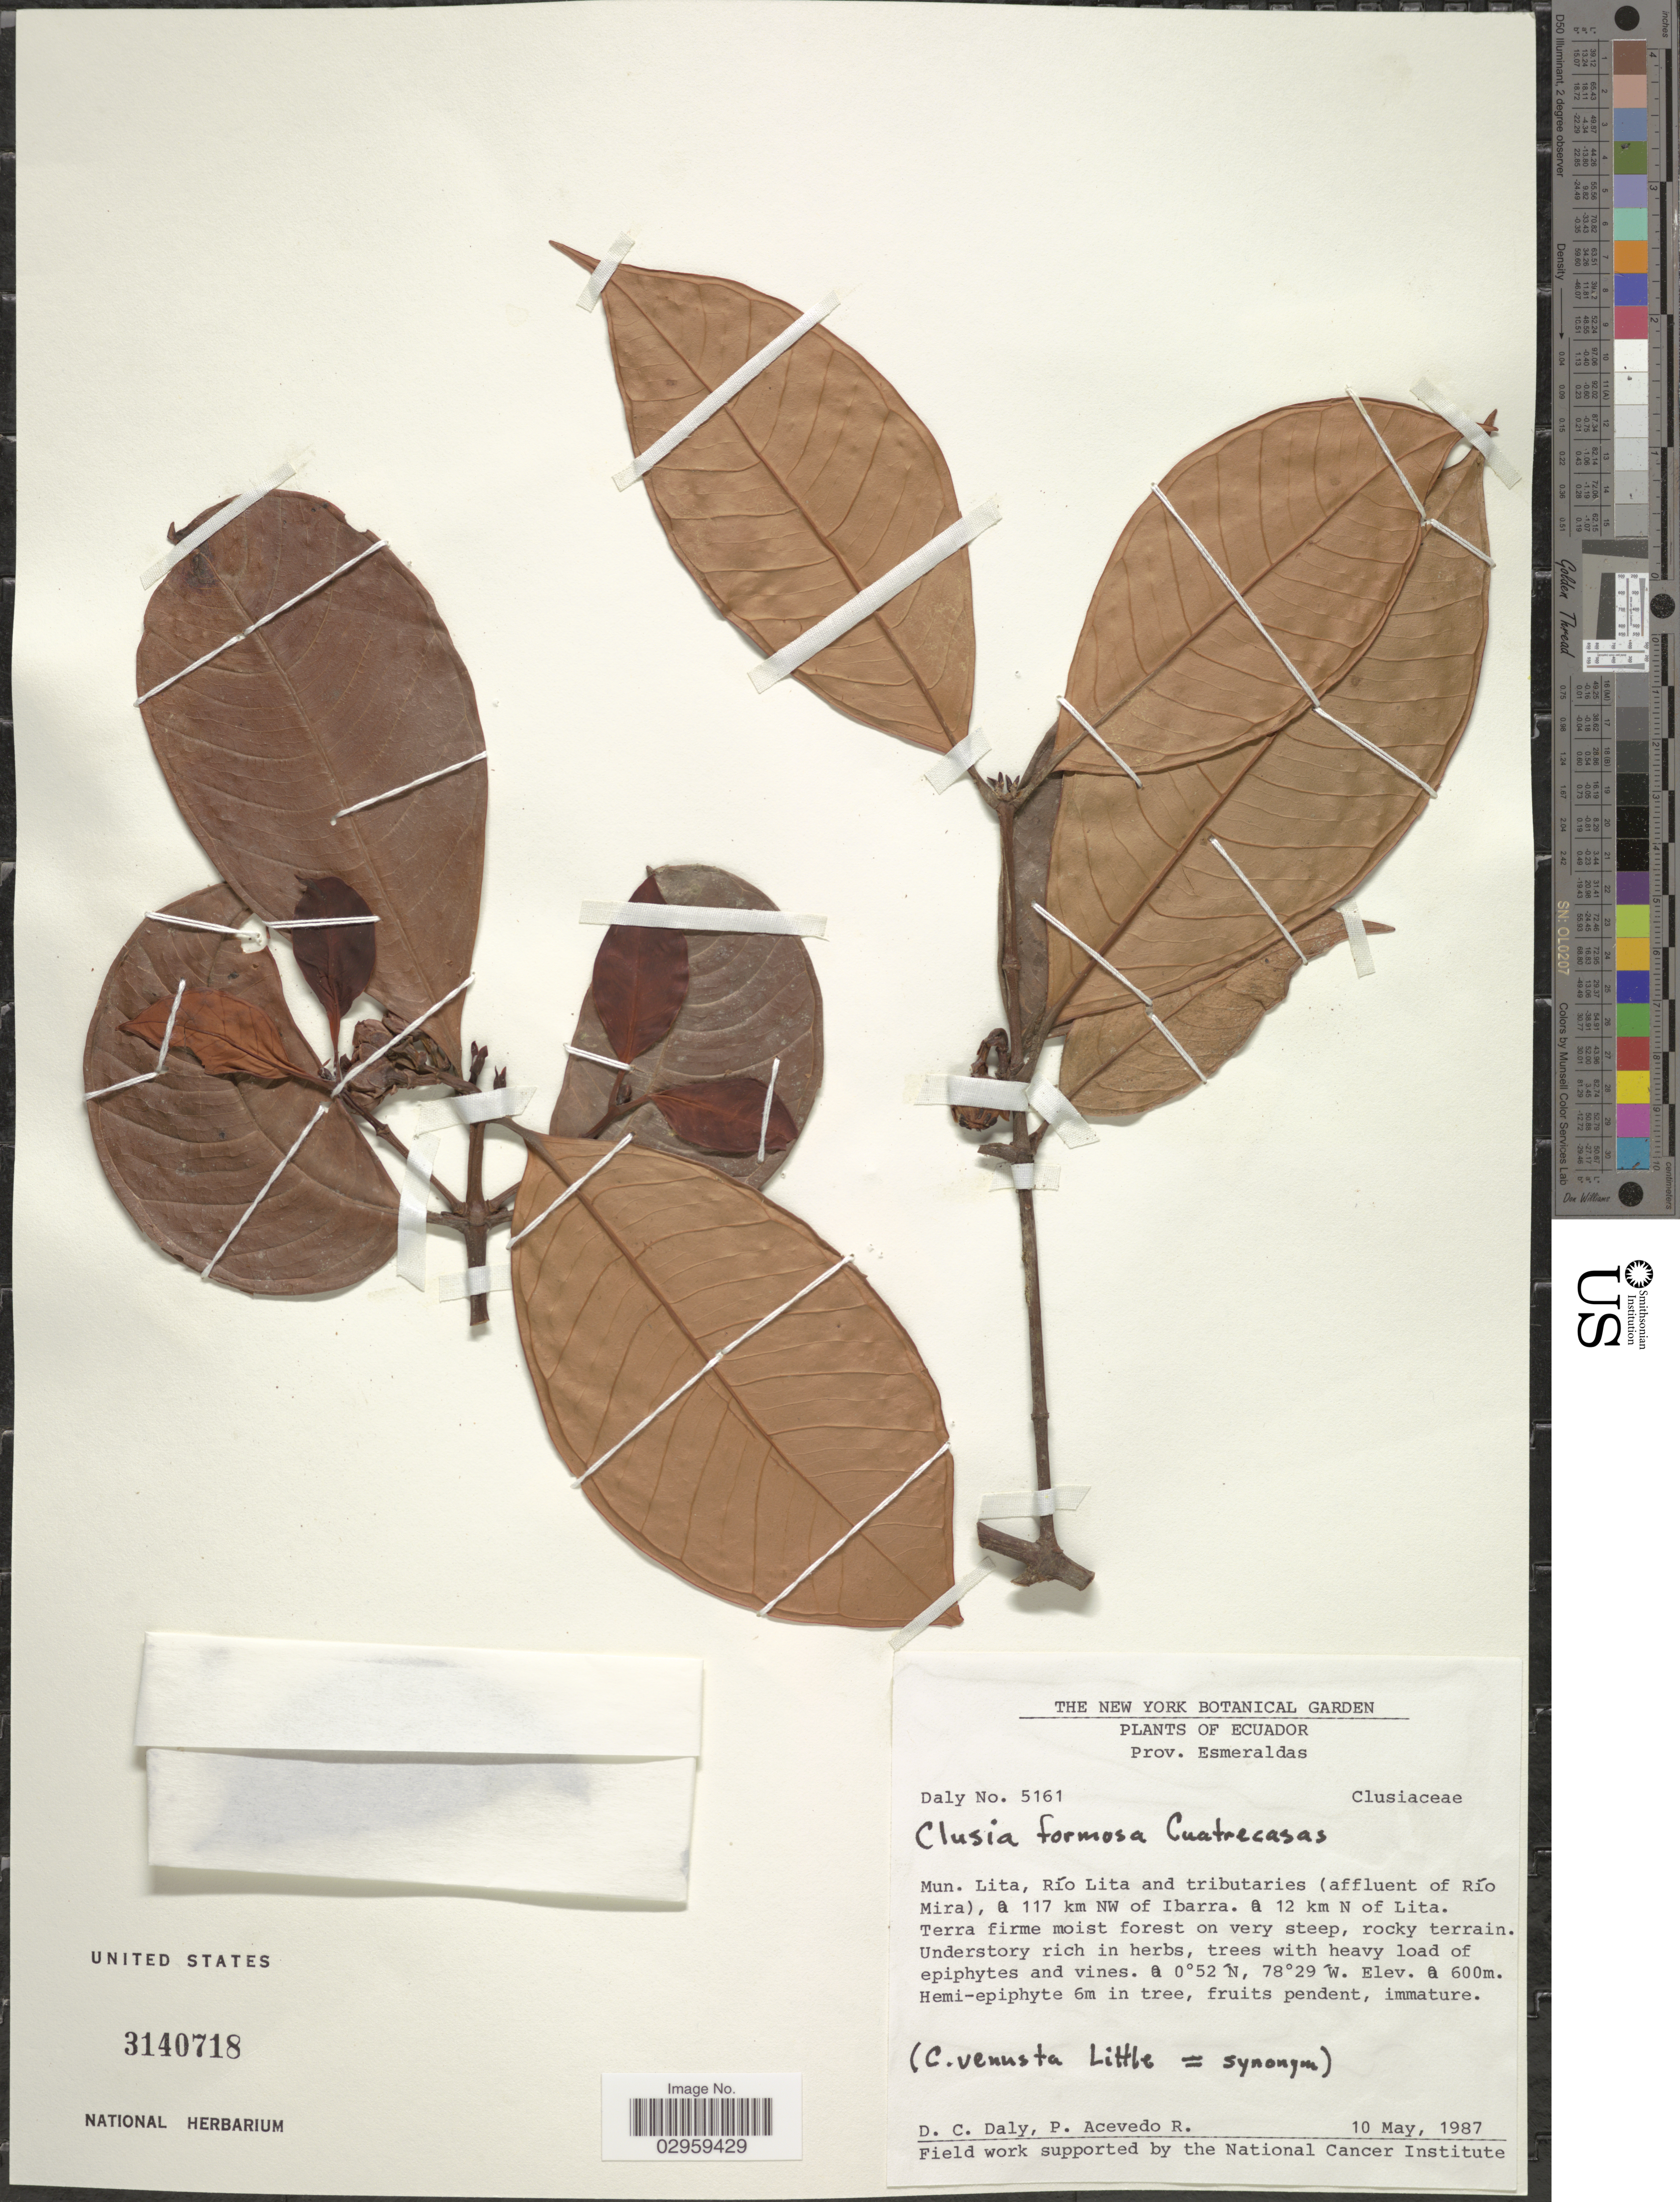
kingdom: Plantae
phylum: Tracheophyta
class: Magnoliopsida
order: Malpighiales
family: Clusiaceae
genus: Clusia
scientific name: Clusia formosa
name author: Cuatrec.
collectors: D. C. Daly & P. Acevedo R.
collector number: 5161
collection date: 1987-05-10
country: Ecuador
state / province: Esmeraldas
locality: Prov. Esmeraldas. Mun. Lita Río Lita and tributaries (affluent of Río Mira), a 117 km NW of Ibarra. A 12 km N of Lita.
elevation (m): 600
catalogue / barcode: US 3140718